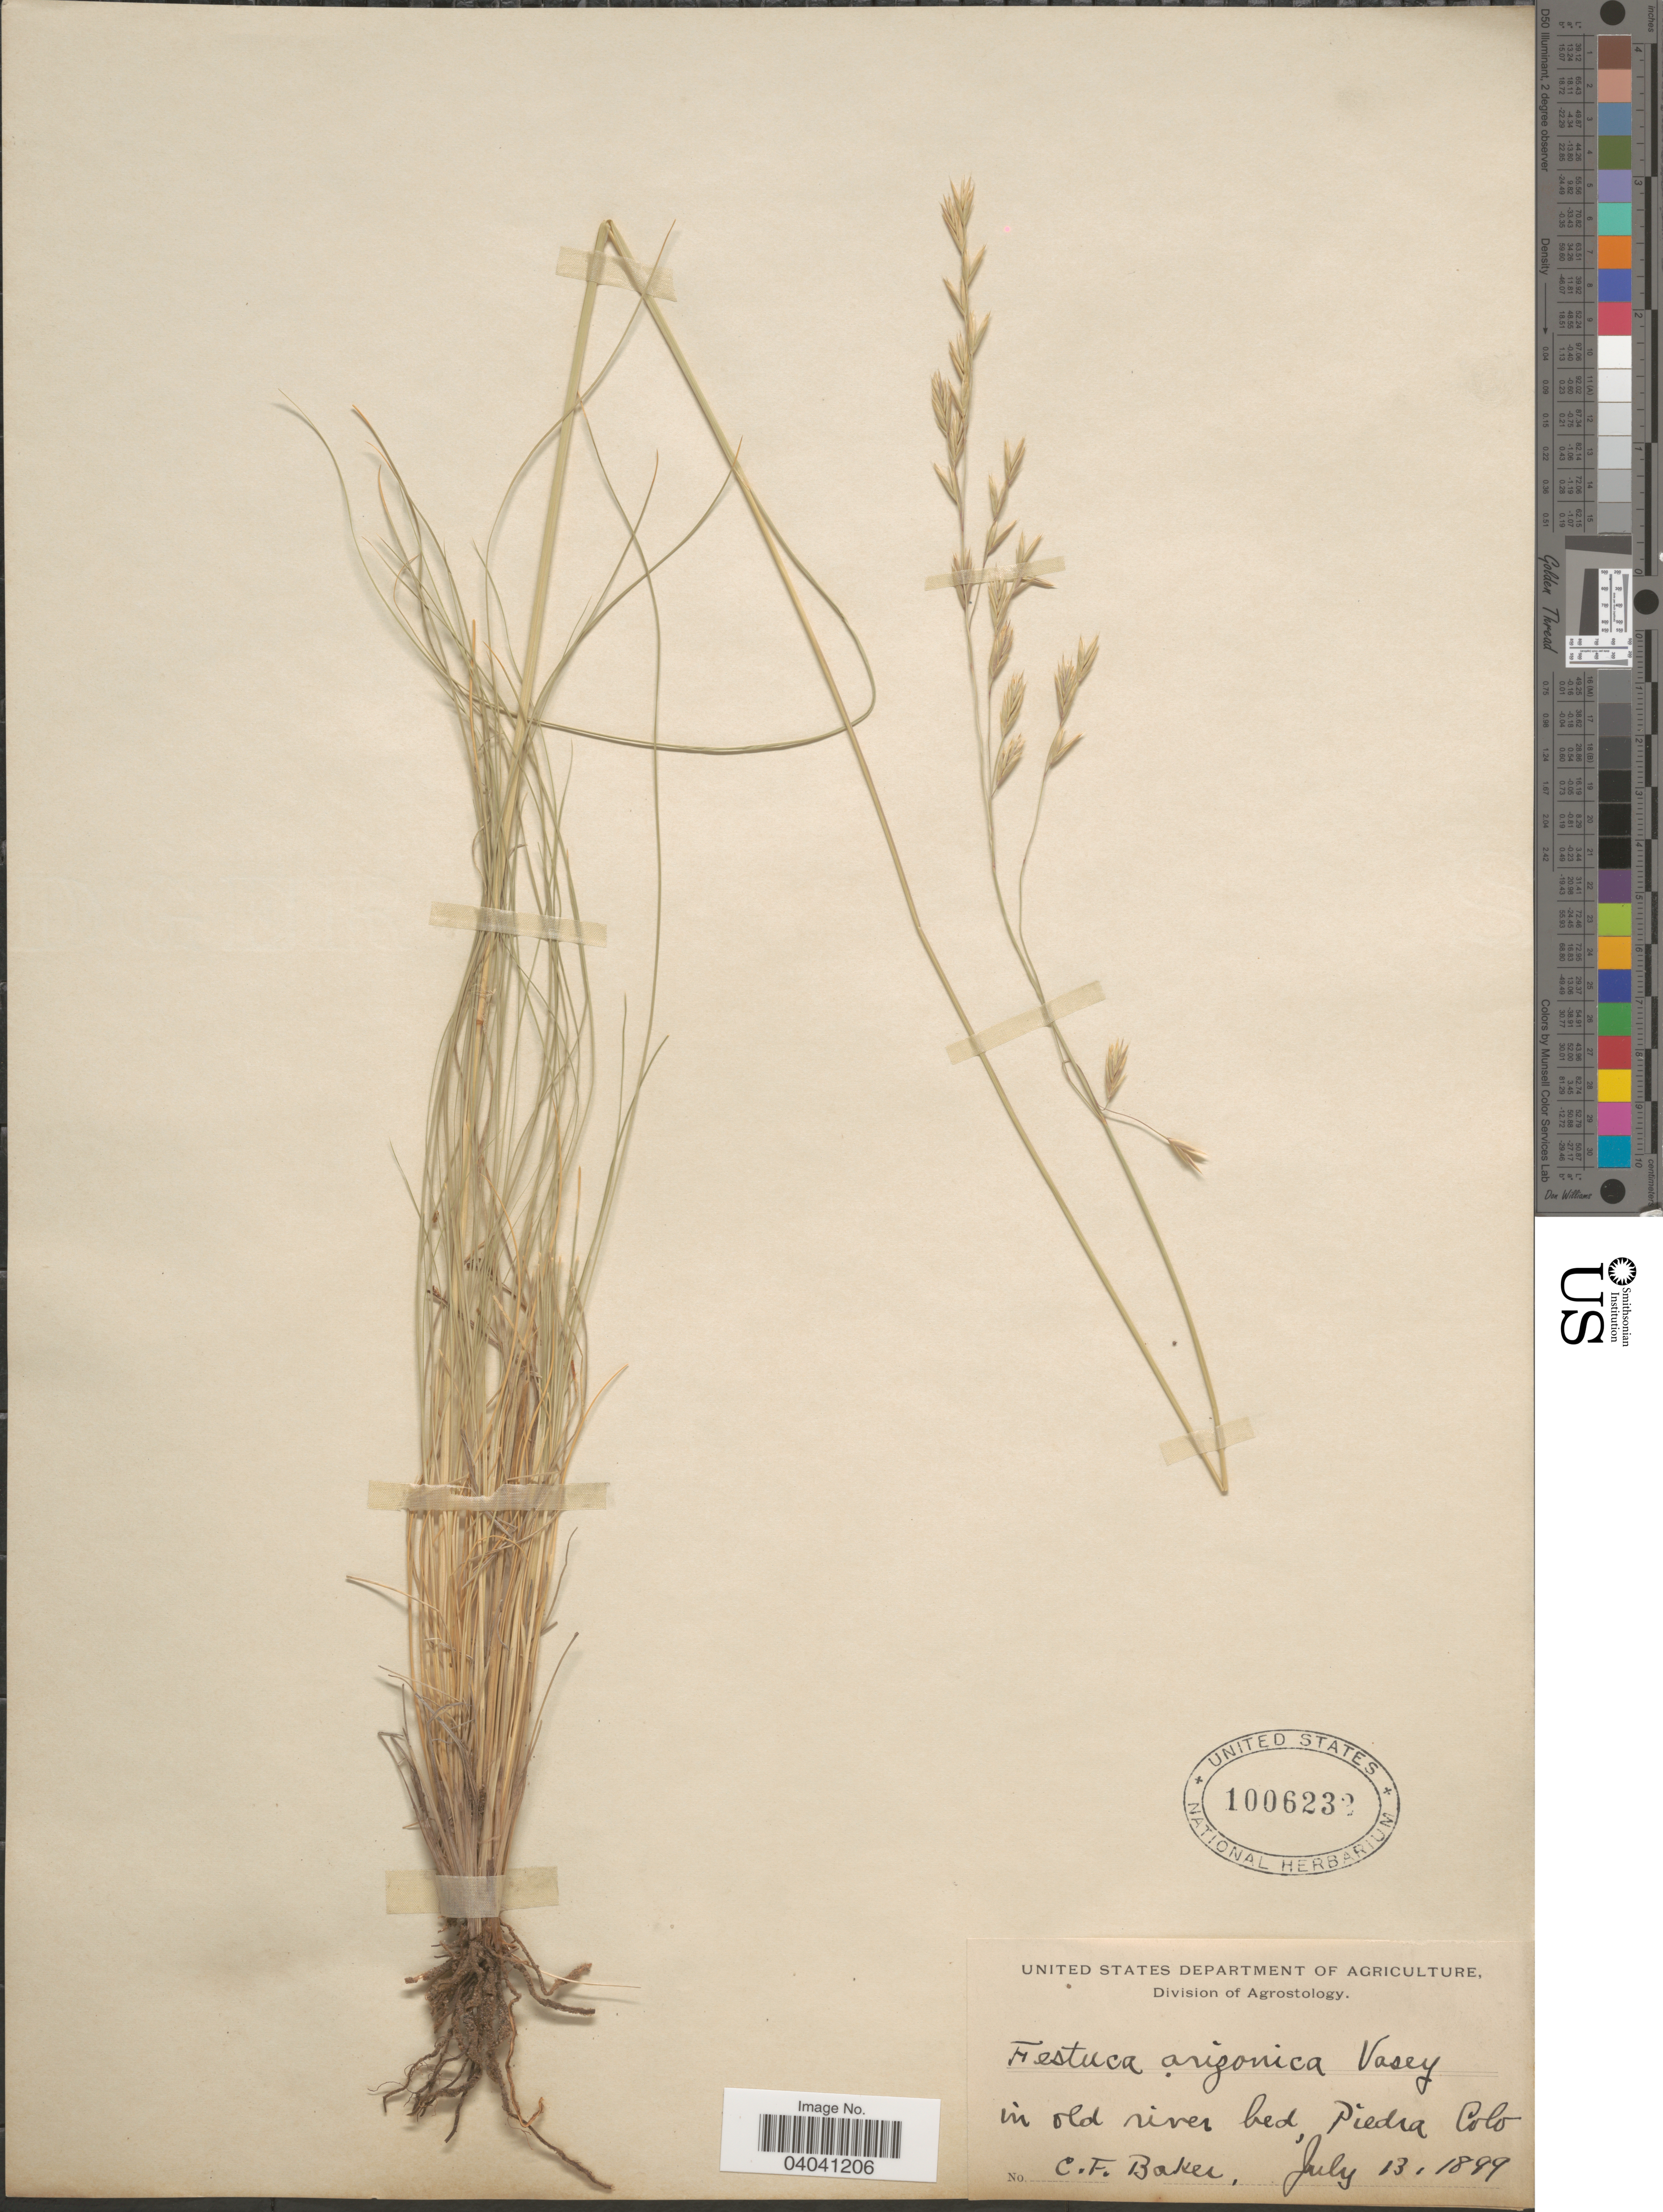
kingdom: Plantae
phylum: Tracheophyta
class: Liliopsida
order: Poales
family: Poaceae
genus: Festuca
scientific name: Festuca arizonica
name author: Vasey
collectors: C. F. Baker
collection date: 1899-07-13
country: United States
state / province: Colorado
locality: In old river bed, Piedra.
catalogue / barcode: US 1006232